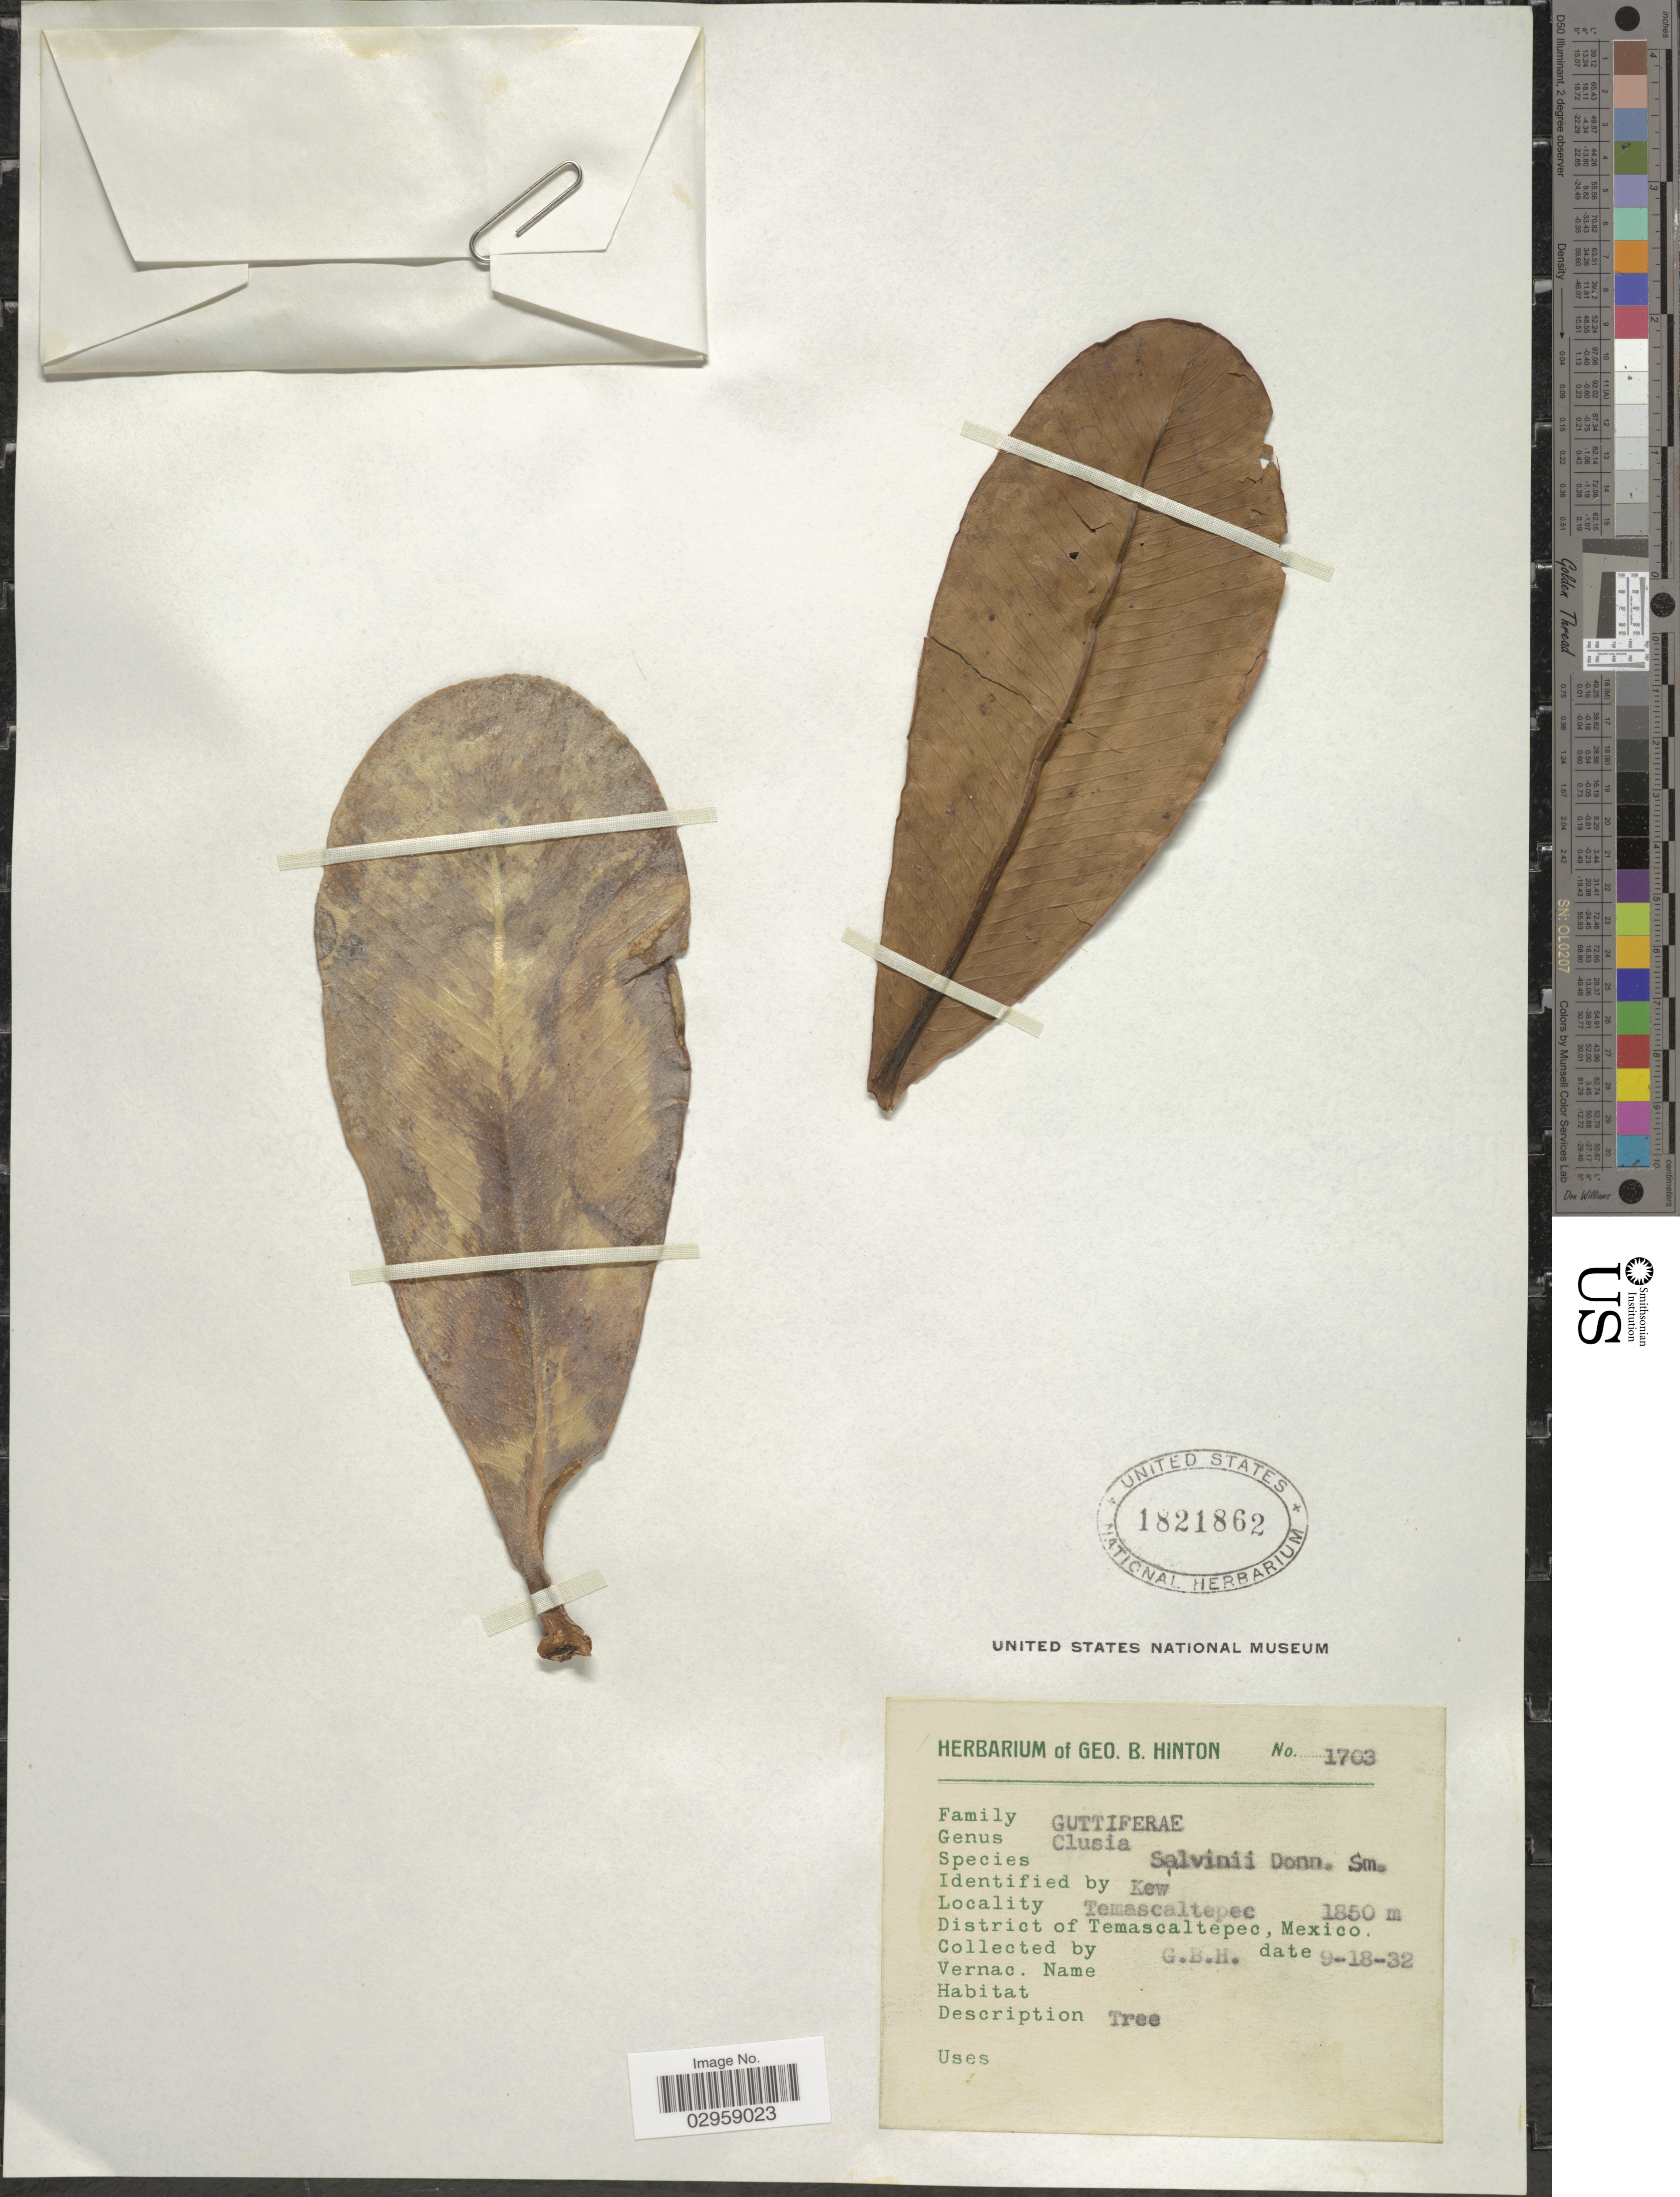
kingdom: Plantae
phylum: Tracheophyta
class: Magnoliopsida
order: Malpighiales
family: Clusiaceae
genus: Clusia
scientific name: Clusia salvinii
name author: Donn. Sm.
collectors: G. B. Hinton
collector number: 1703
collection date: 1932-09-18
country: Mexico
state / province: México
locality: Temascaltepec. District of Temascaltepec.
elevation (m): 1850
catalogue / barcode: US 1821862